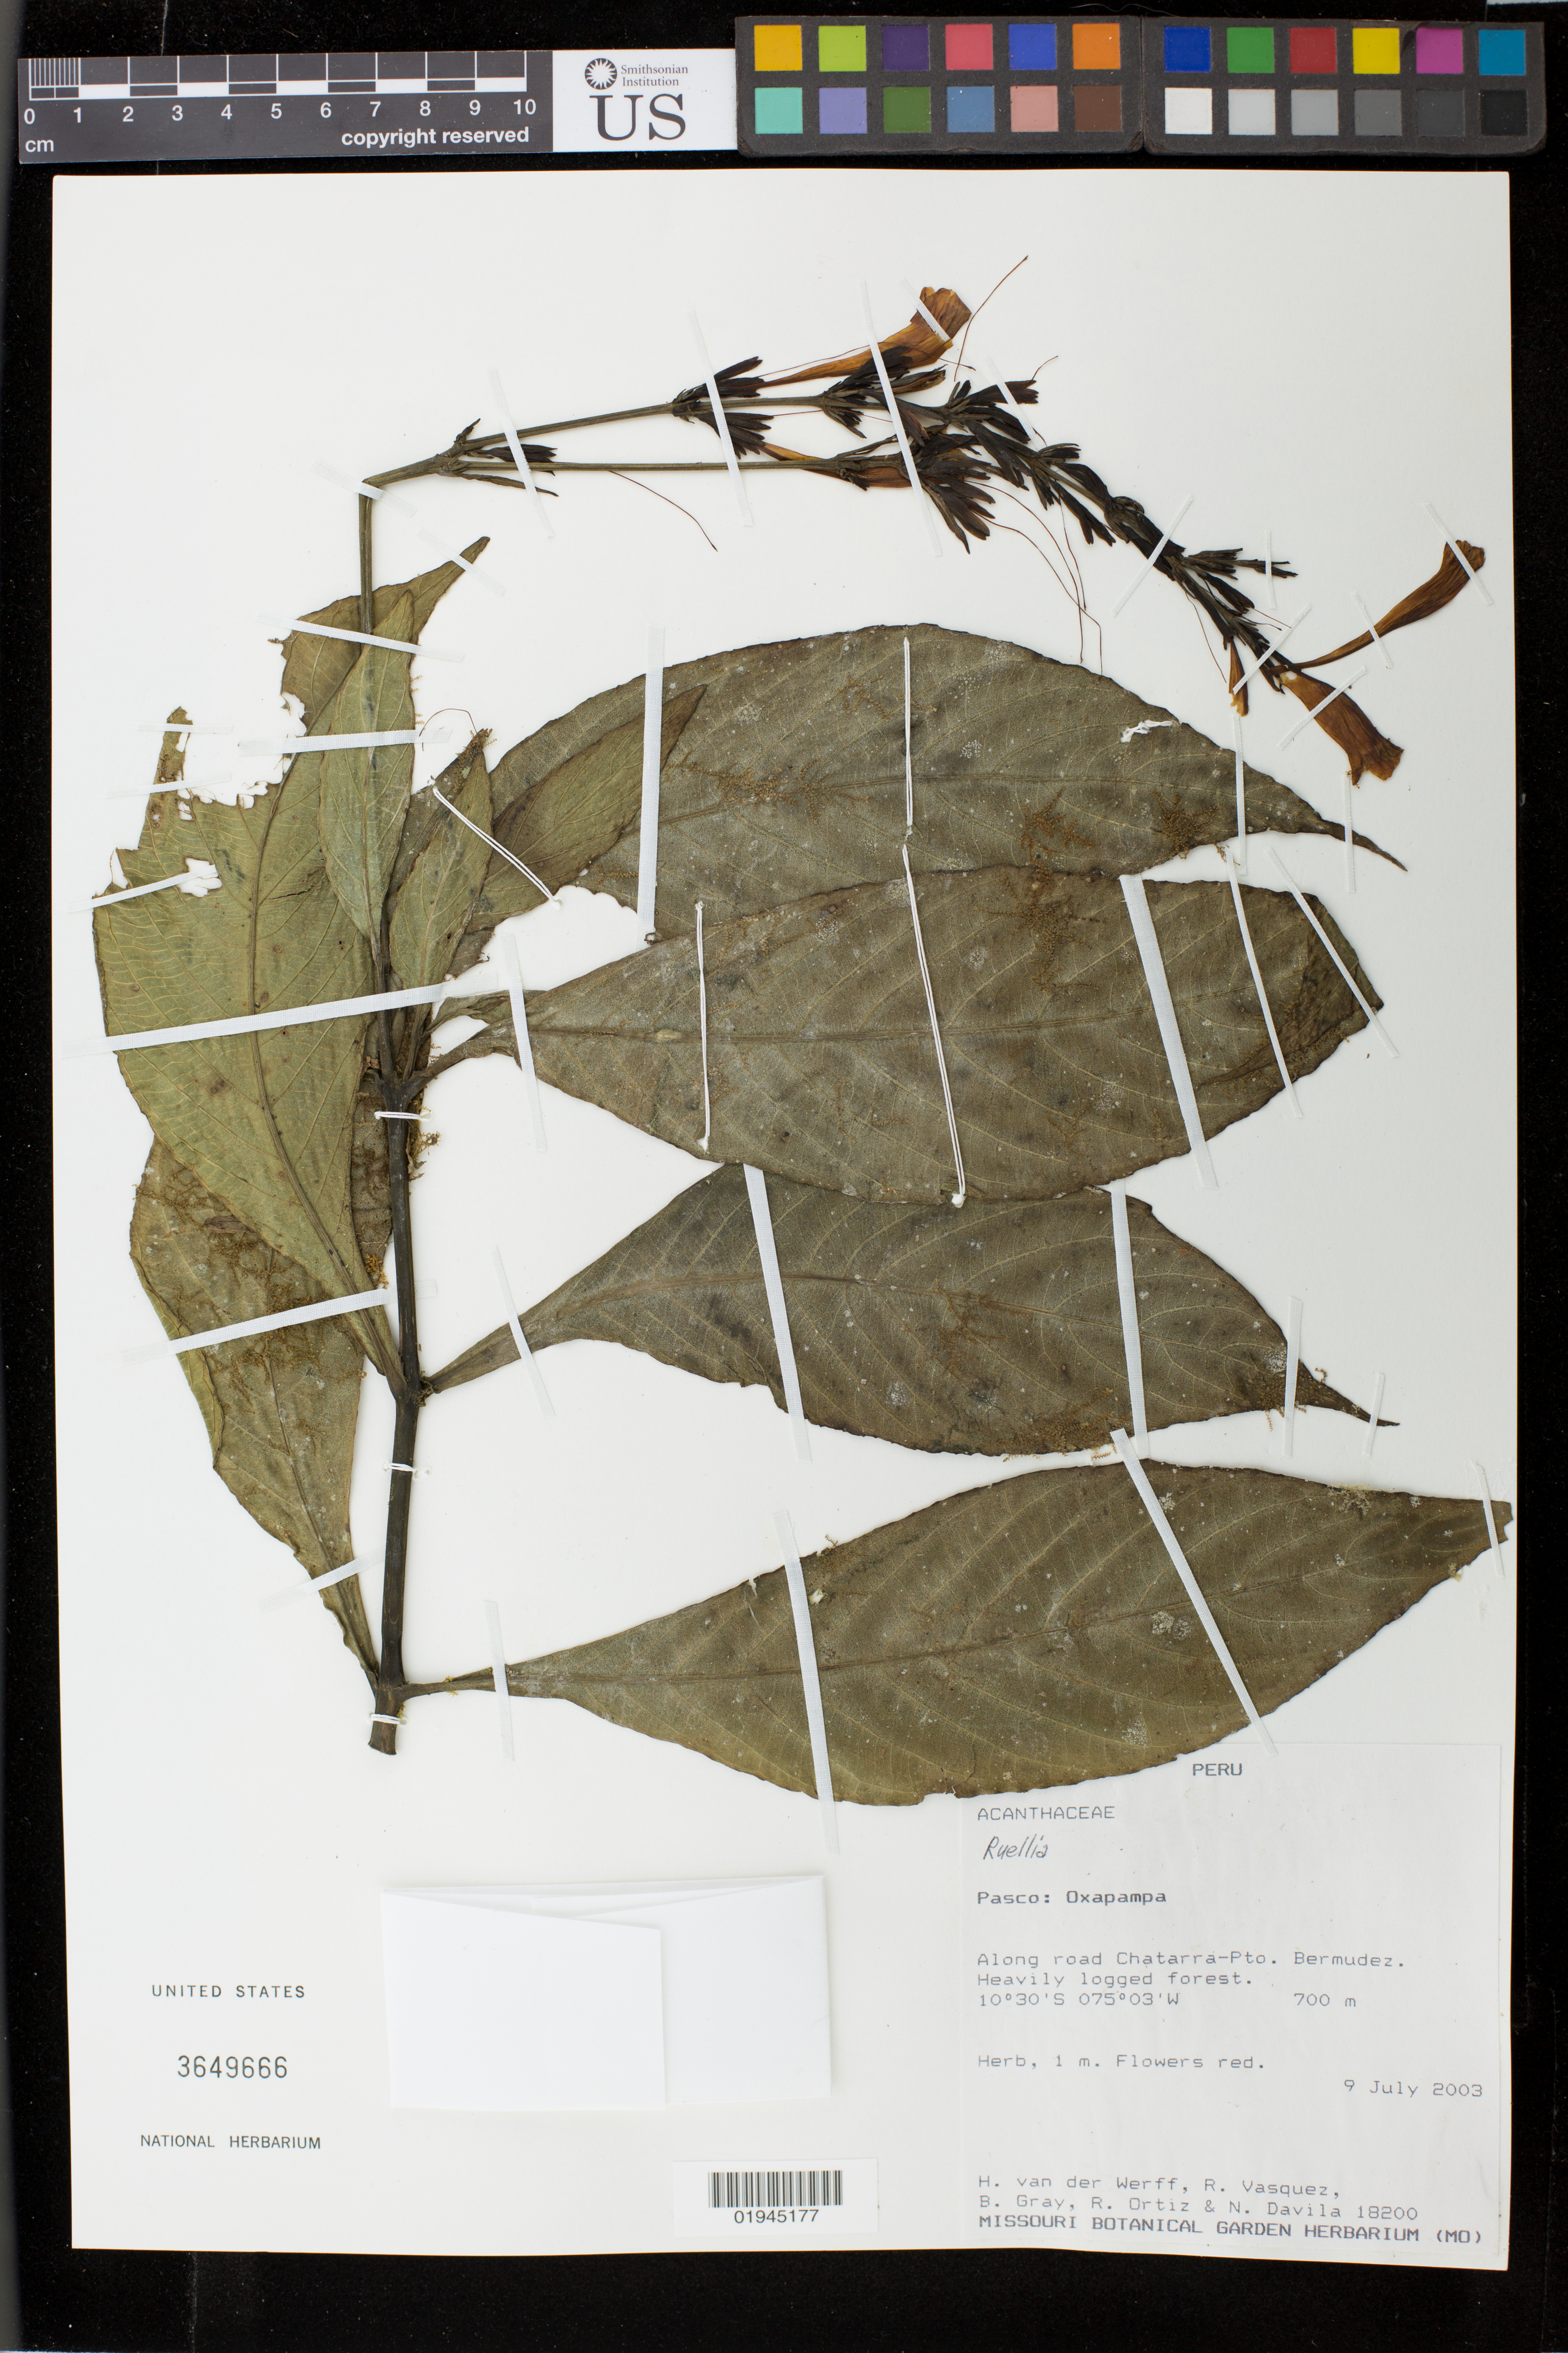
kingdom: Plantae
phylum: Tracheophyta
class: Magnoliopsida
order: Lamiales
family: Acanthaceae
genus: Ruellia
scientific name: Ruellia sp.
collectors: H. van der Werff, R. Vásquez, B. Gray, R. del C. Ortiz & N. Davila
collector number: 18200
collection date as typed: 09 Jul 2003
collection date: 2003-07-09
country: Peru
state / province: Pasco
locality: Pasco: Oxapampa. Along road Chatarra-Pto. Bermudez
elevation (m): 700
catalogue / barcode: US 3649666